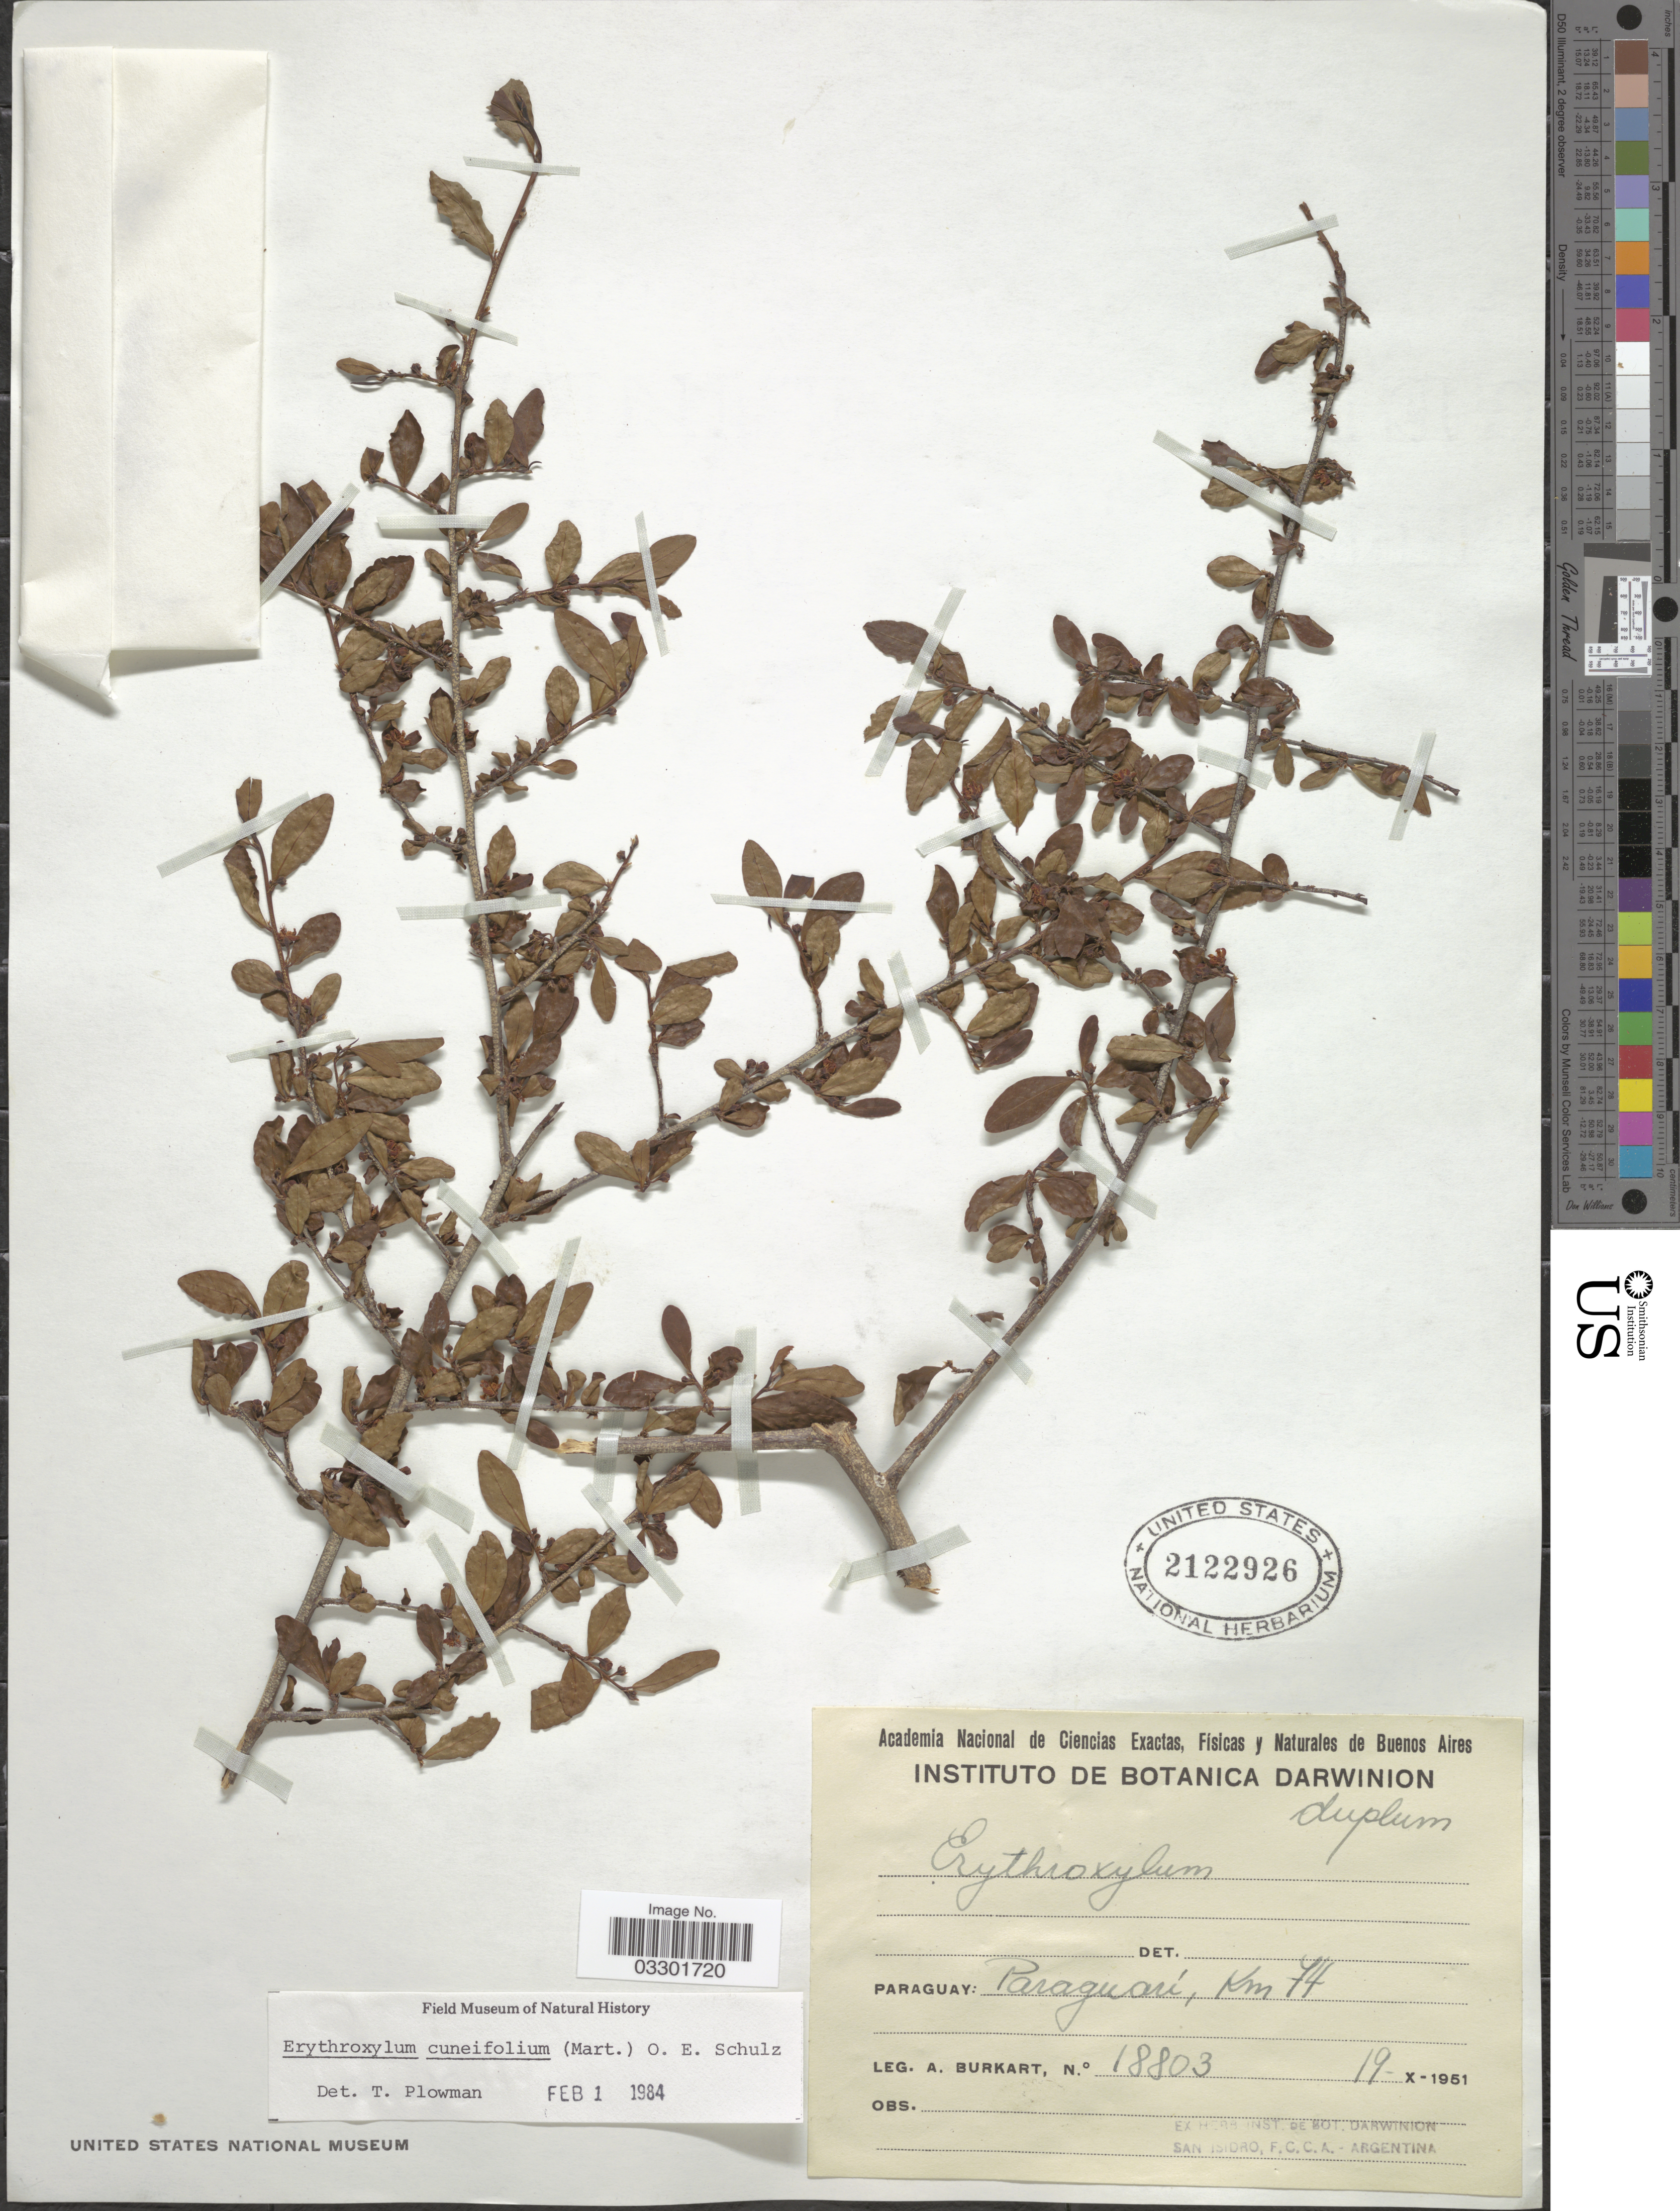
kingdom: Plantae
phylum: Tracheophyta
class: Magnoliopsida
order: Malpighiales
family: Erythroxylaceae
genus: Erythroxylum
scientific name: Erythroxylum cuneifolium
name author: (Mart.) O.E. Schulz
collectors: A. E. Burkart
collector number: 18803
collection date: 1951-10-19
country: Paraguay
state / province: Paraguari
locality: Paraguari, Km 74.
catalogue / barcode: US 2122926